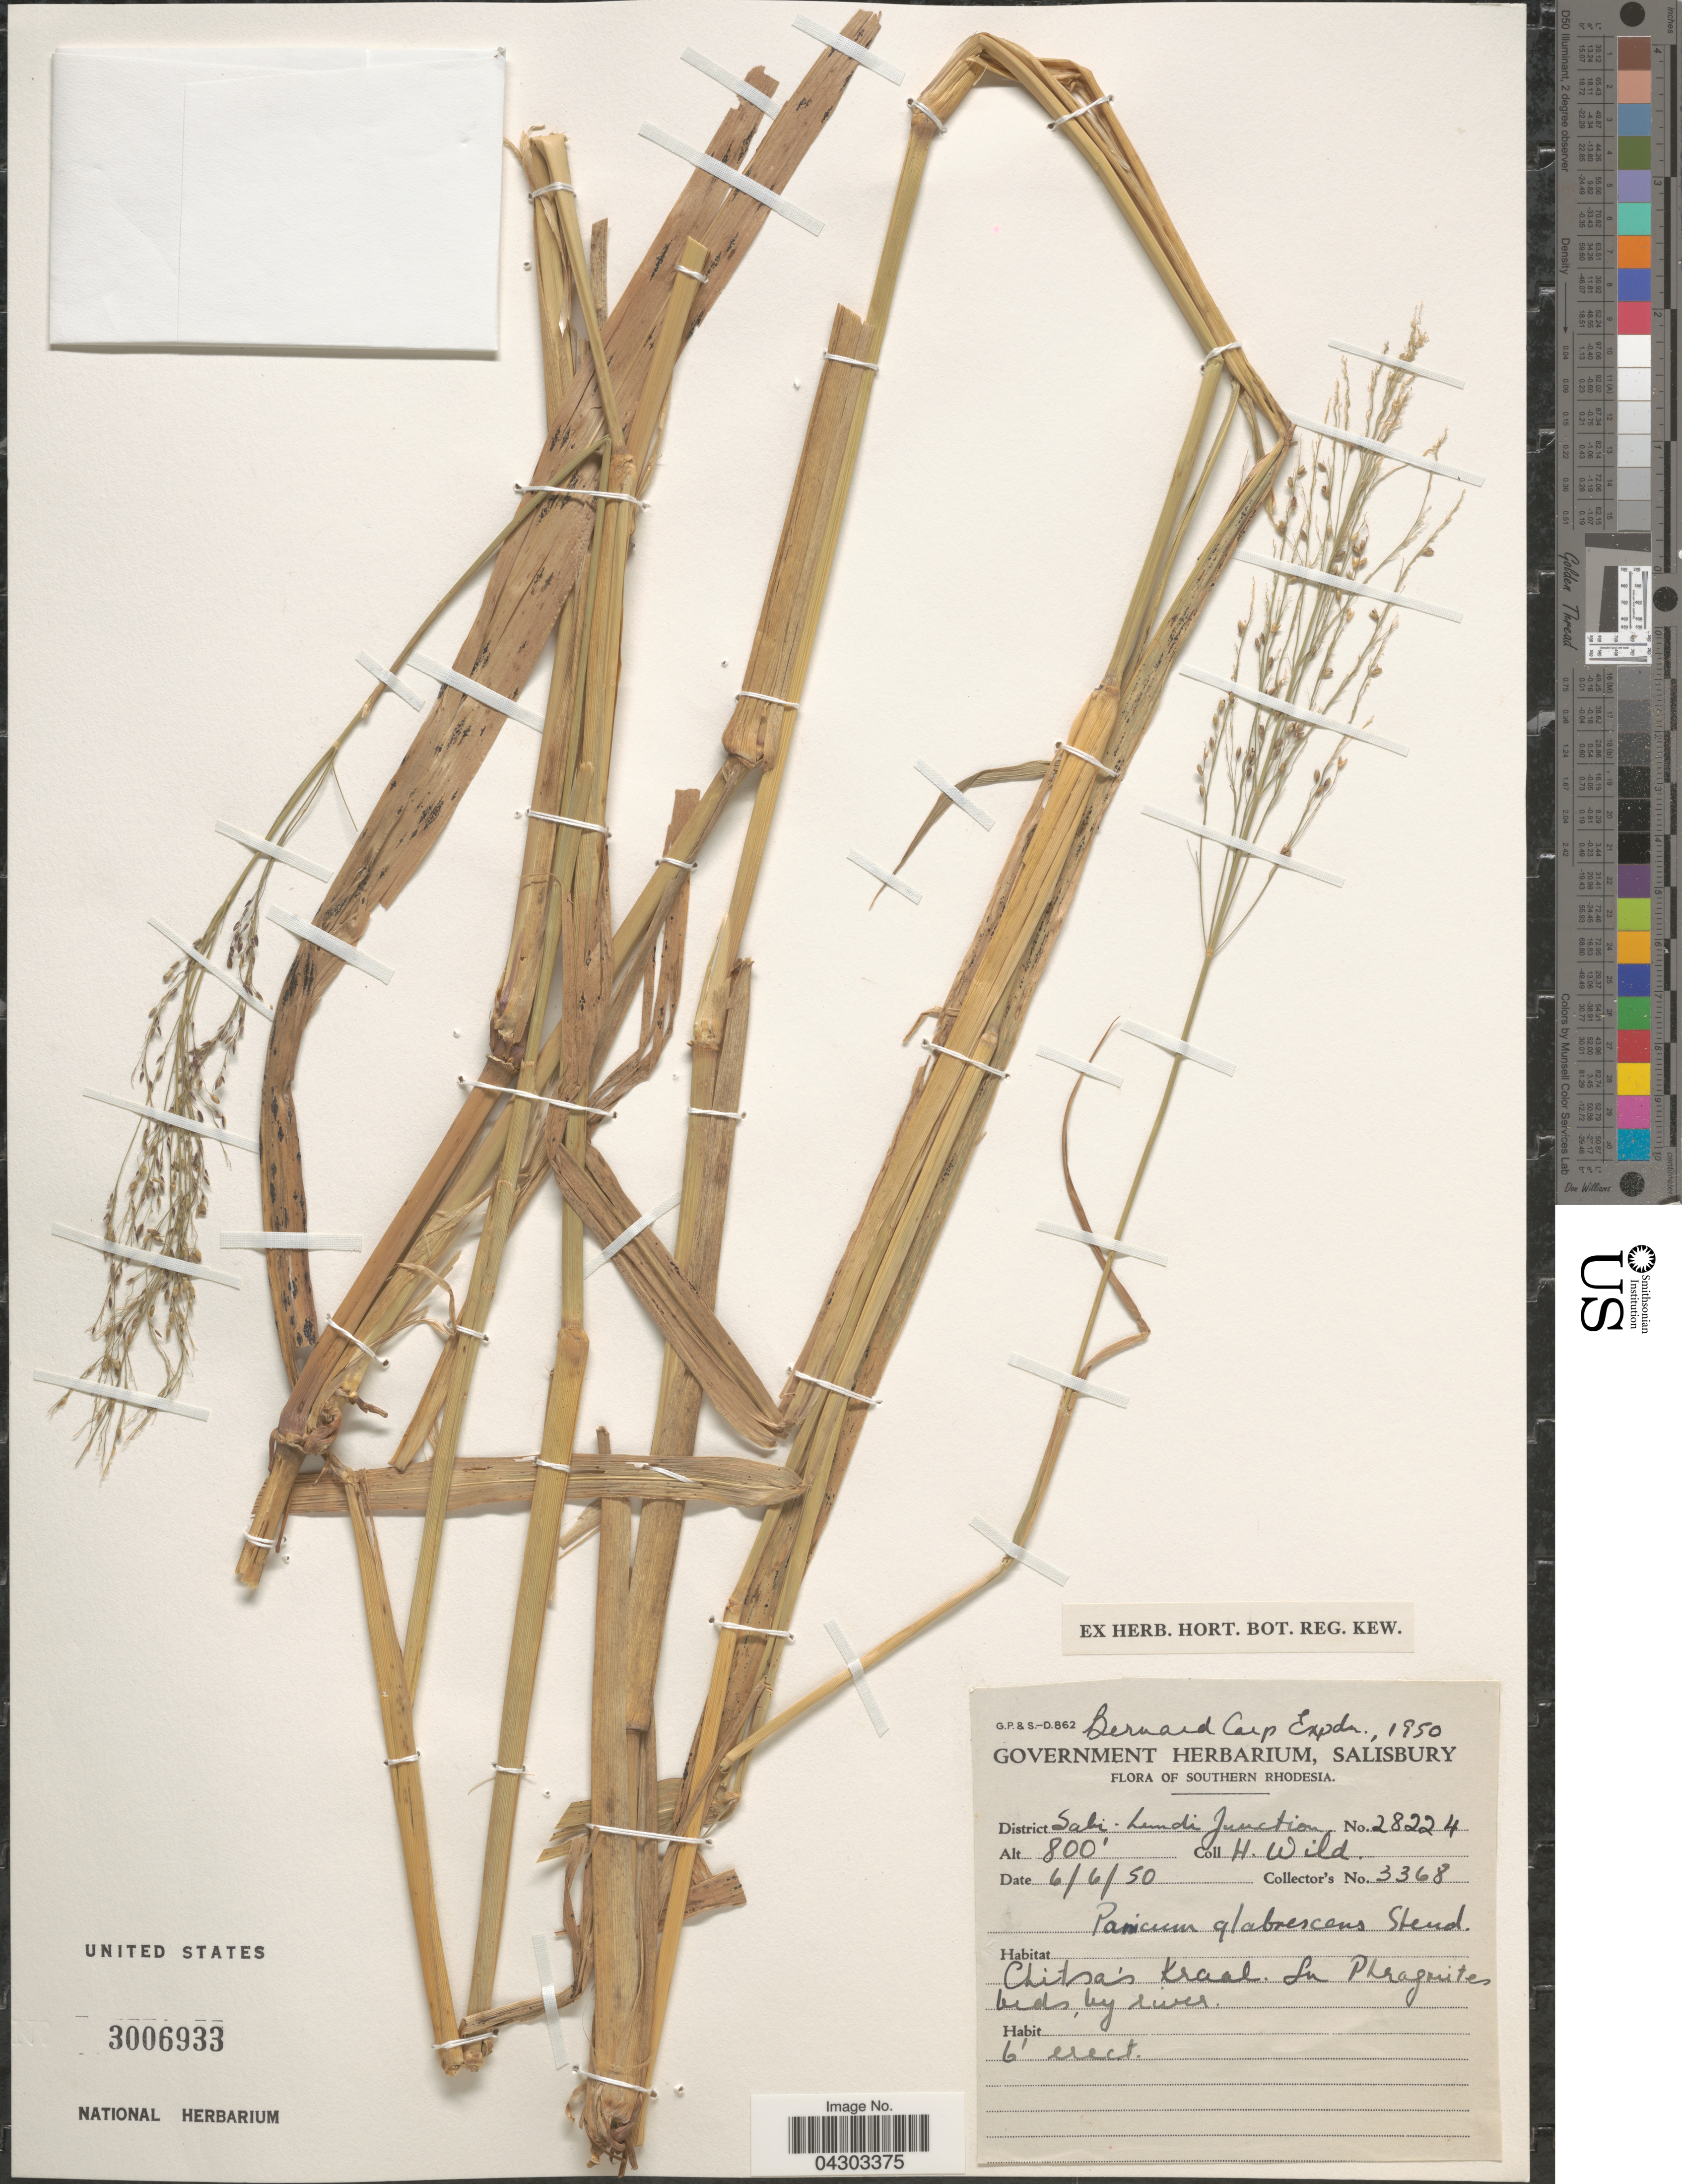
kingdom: Plantae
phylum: Tracheophyta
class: Liliopsida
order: Poales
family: Poaceae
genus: Panicum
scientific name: Panicum antidotale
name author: Retz.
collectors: H. Wild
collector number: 3368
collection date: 1950-06-06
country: Zimbabwe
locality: Bernard Ca [illegible text]p Expdn., 1950. Southern Rhodesia. District Sabi-Lundi Junction. Chitsa's Kraal. In Phragmites beds, by river.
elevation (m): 244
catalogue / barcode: US 3006933